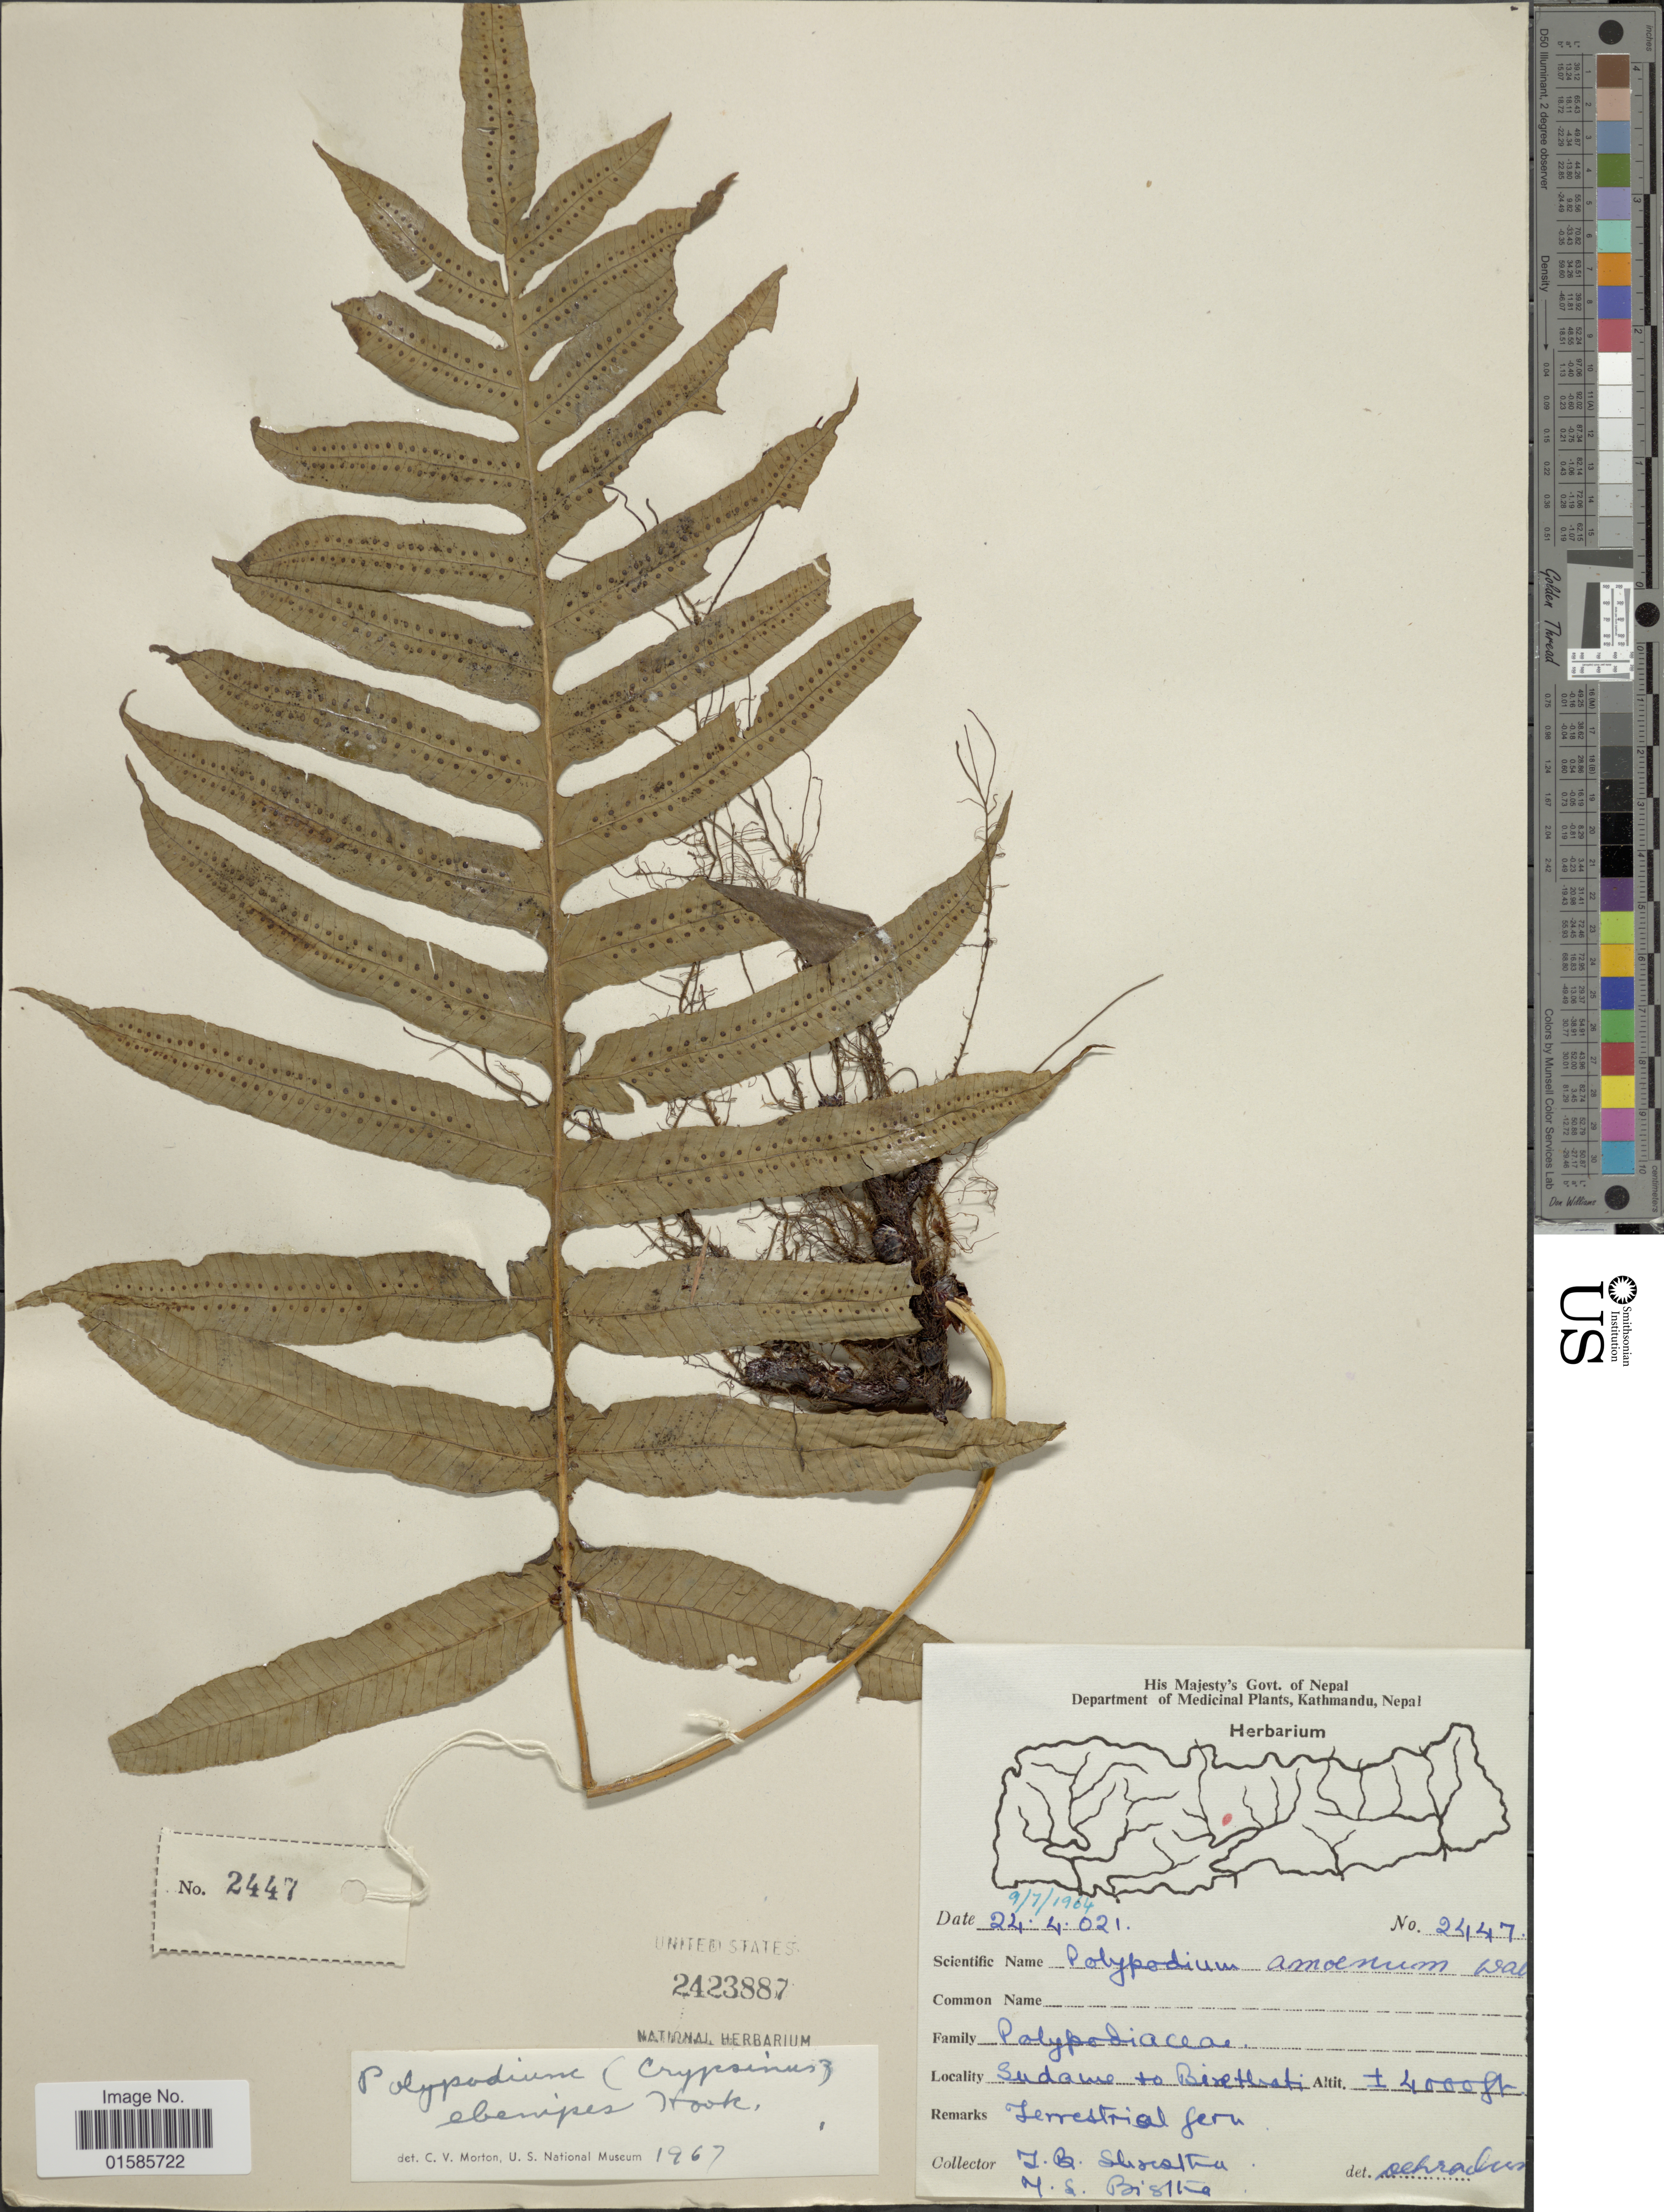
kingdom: Plantae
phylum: Tracheophyta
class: Polypodiopsida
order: Polypodiales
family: Polypodiaceae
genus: Microsorum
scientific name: Microsorum ebenipes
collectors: T. Shristha & M. Bister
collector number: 2447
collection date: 1964-07-09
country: Nepal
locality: Sudane to [illegible text]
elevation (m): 1219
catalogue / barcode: US 2423887